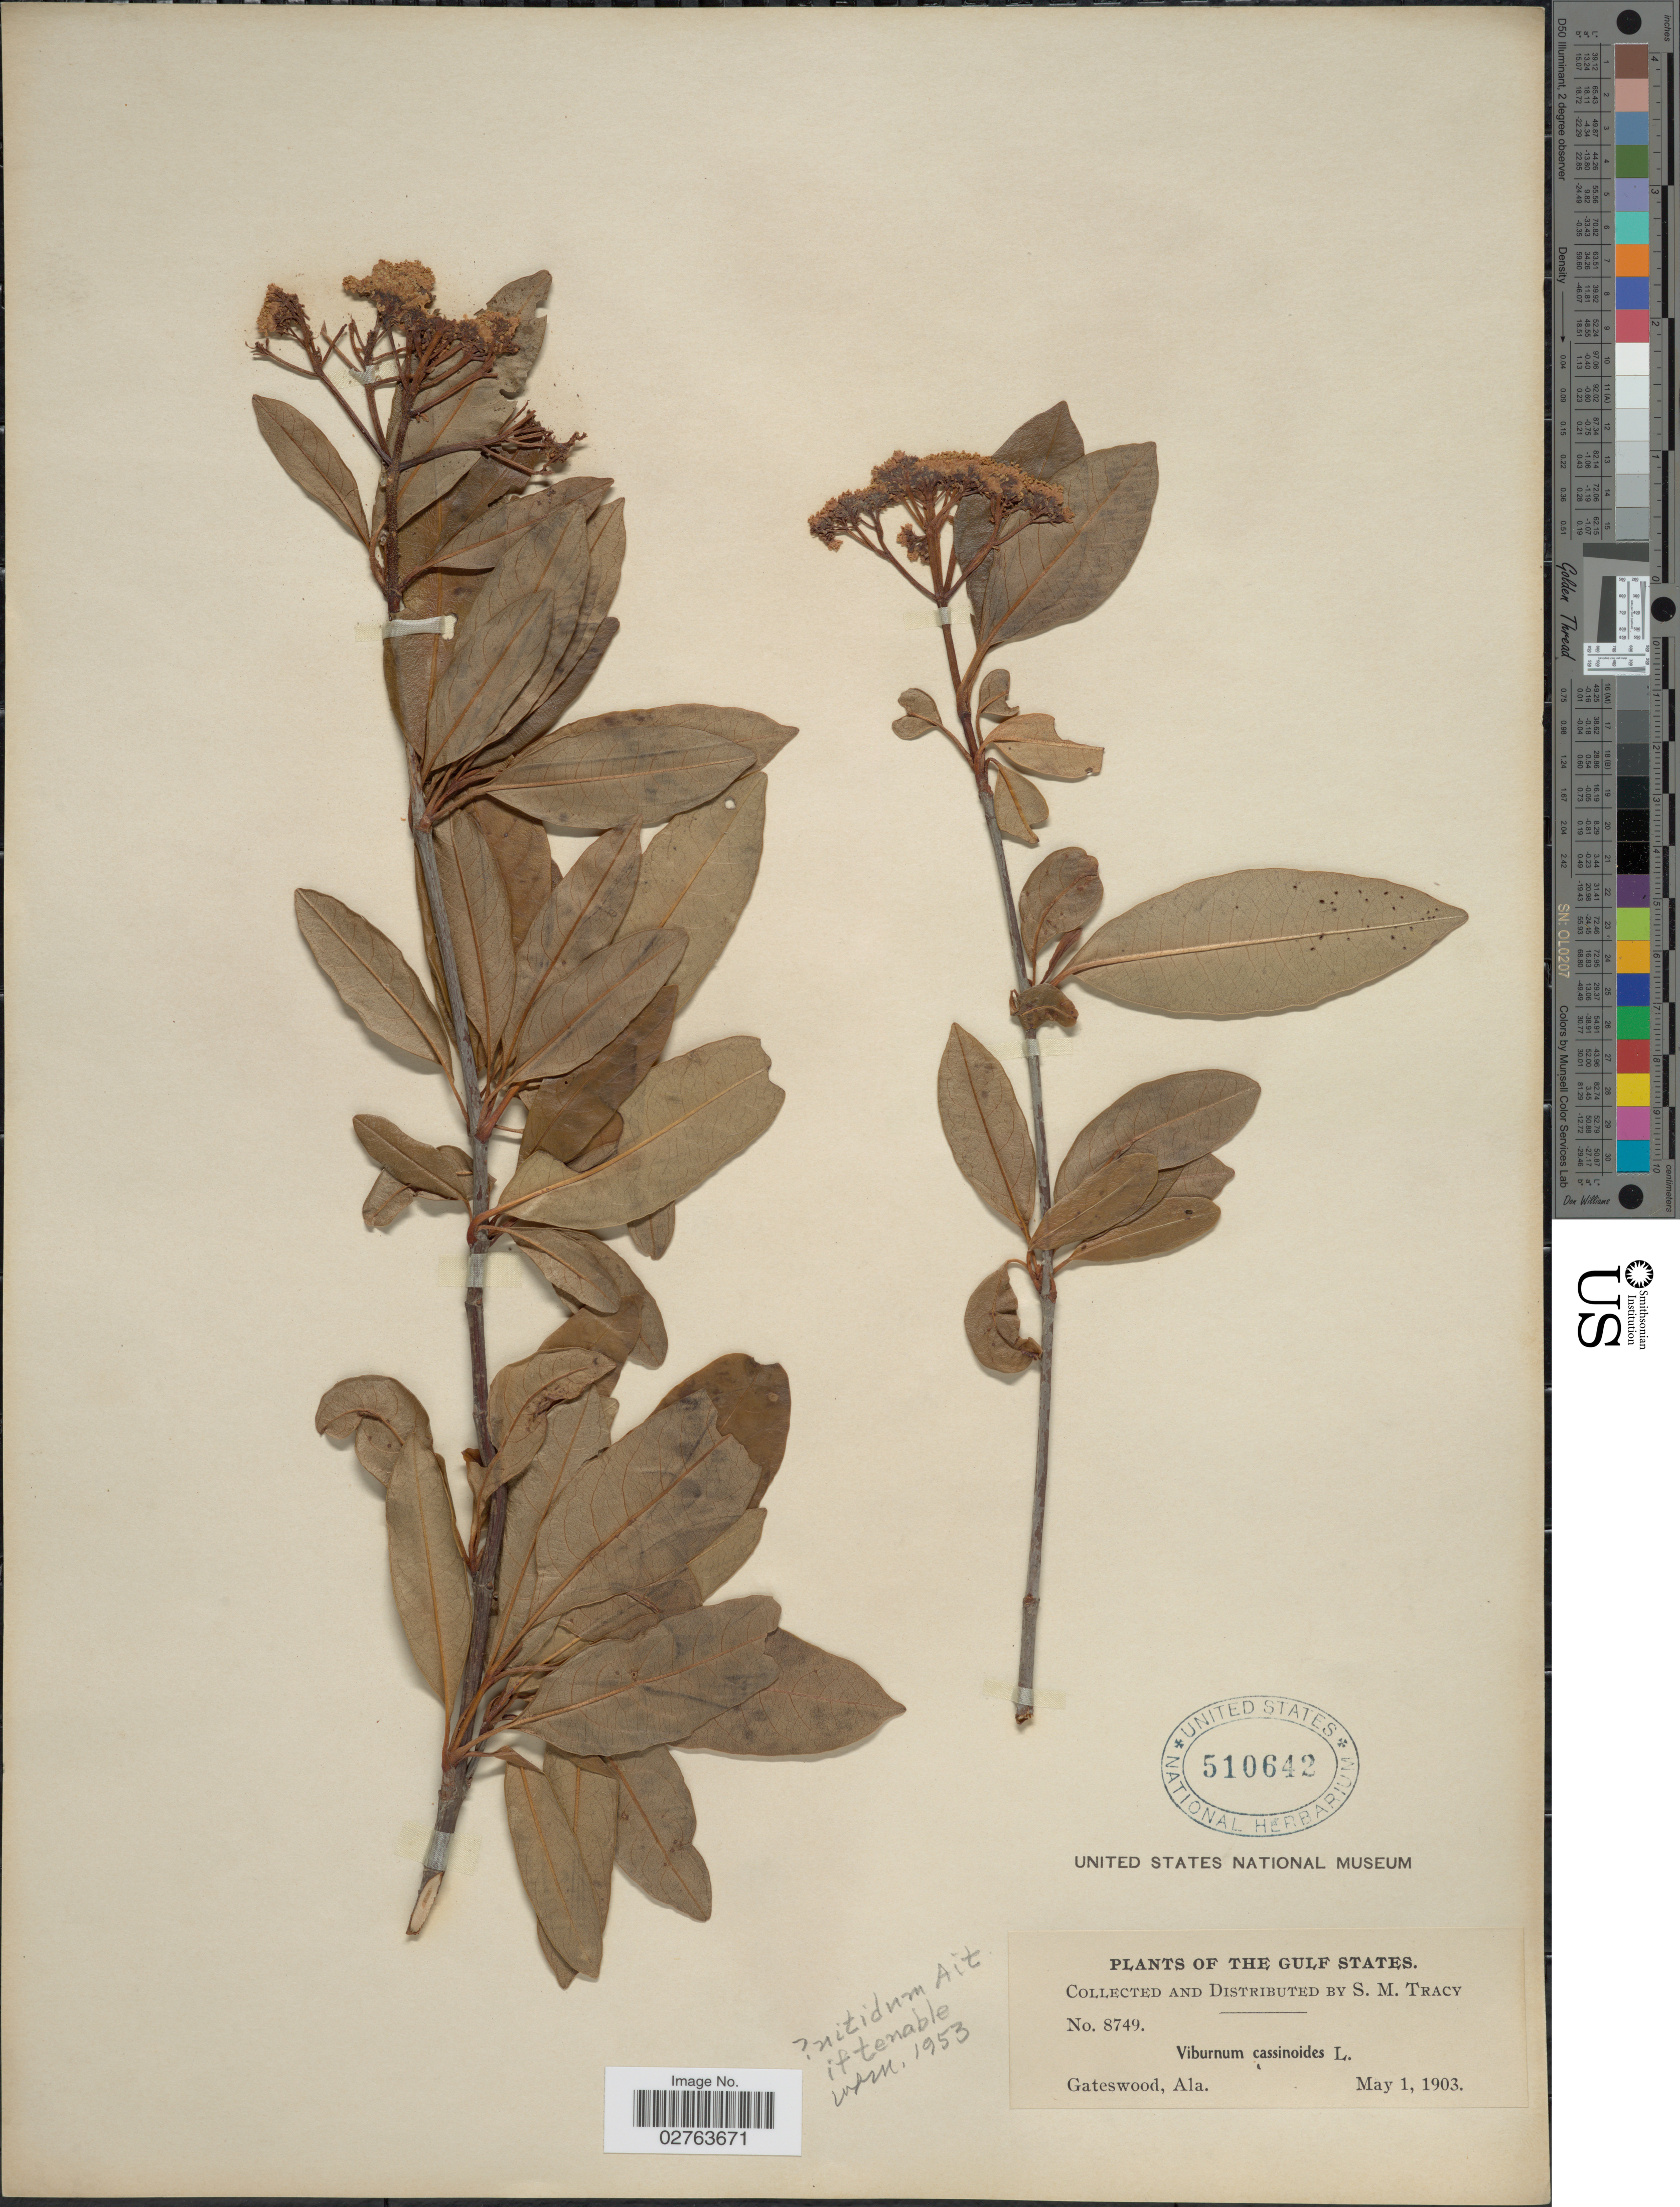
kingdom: Plantae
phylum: Tracheophyta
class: Magnoliopsida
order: Dipsacales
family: Viburnaceae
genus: Viburnum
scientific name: Viburnum nitidum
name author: Aiton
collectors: S. M. Tracy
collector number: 8749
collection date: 1903-05-01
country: United States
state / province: Alabama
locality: The Gulf States. Gateswood.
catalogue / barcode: US 510642